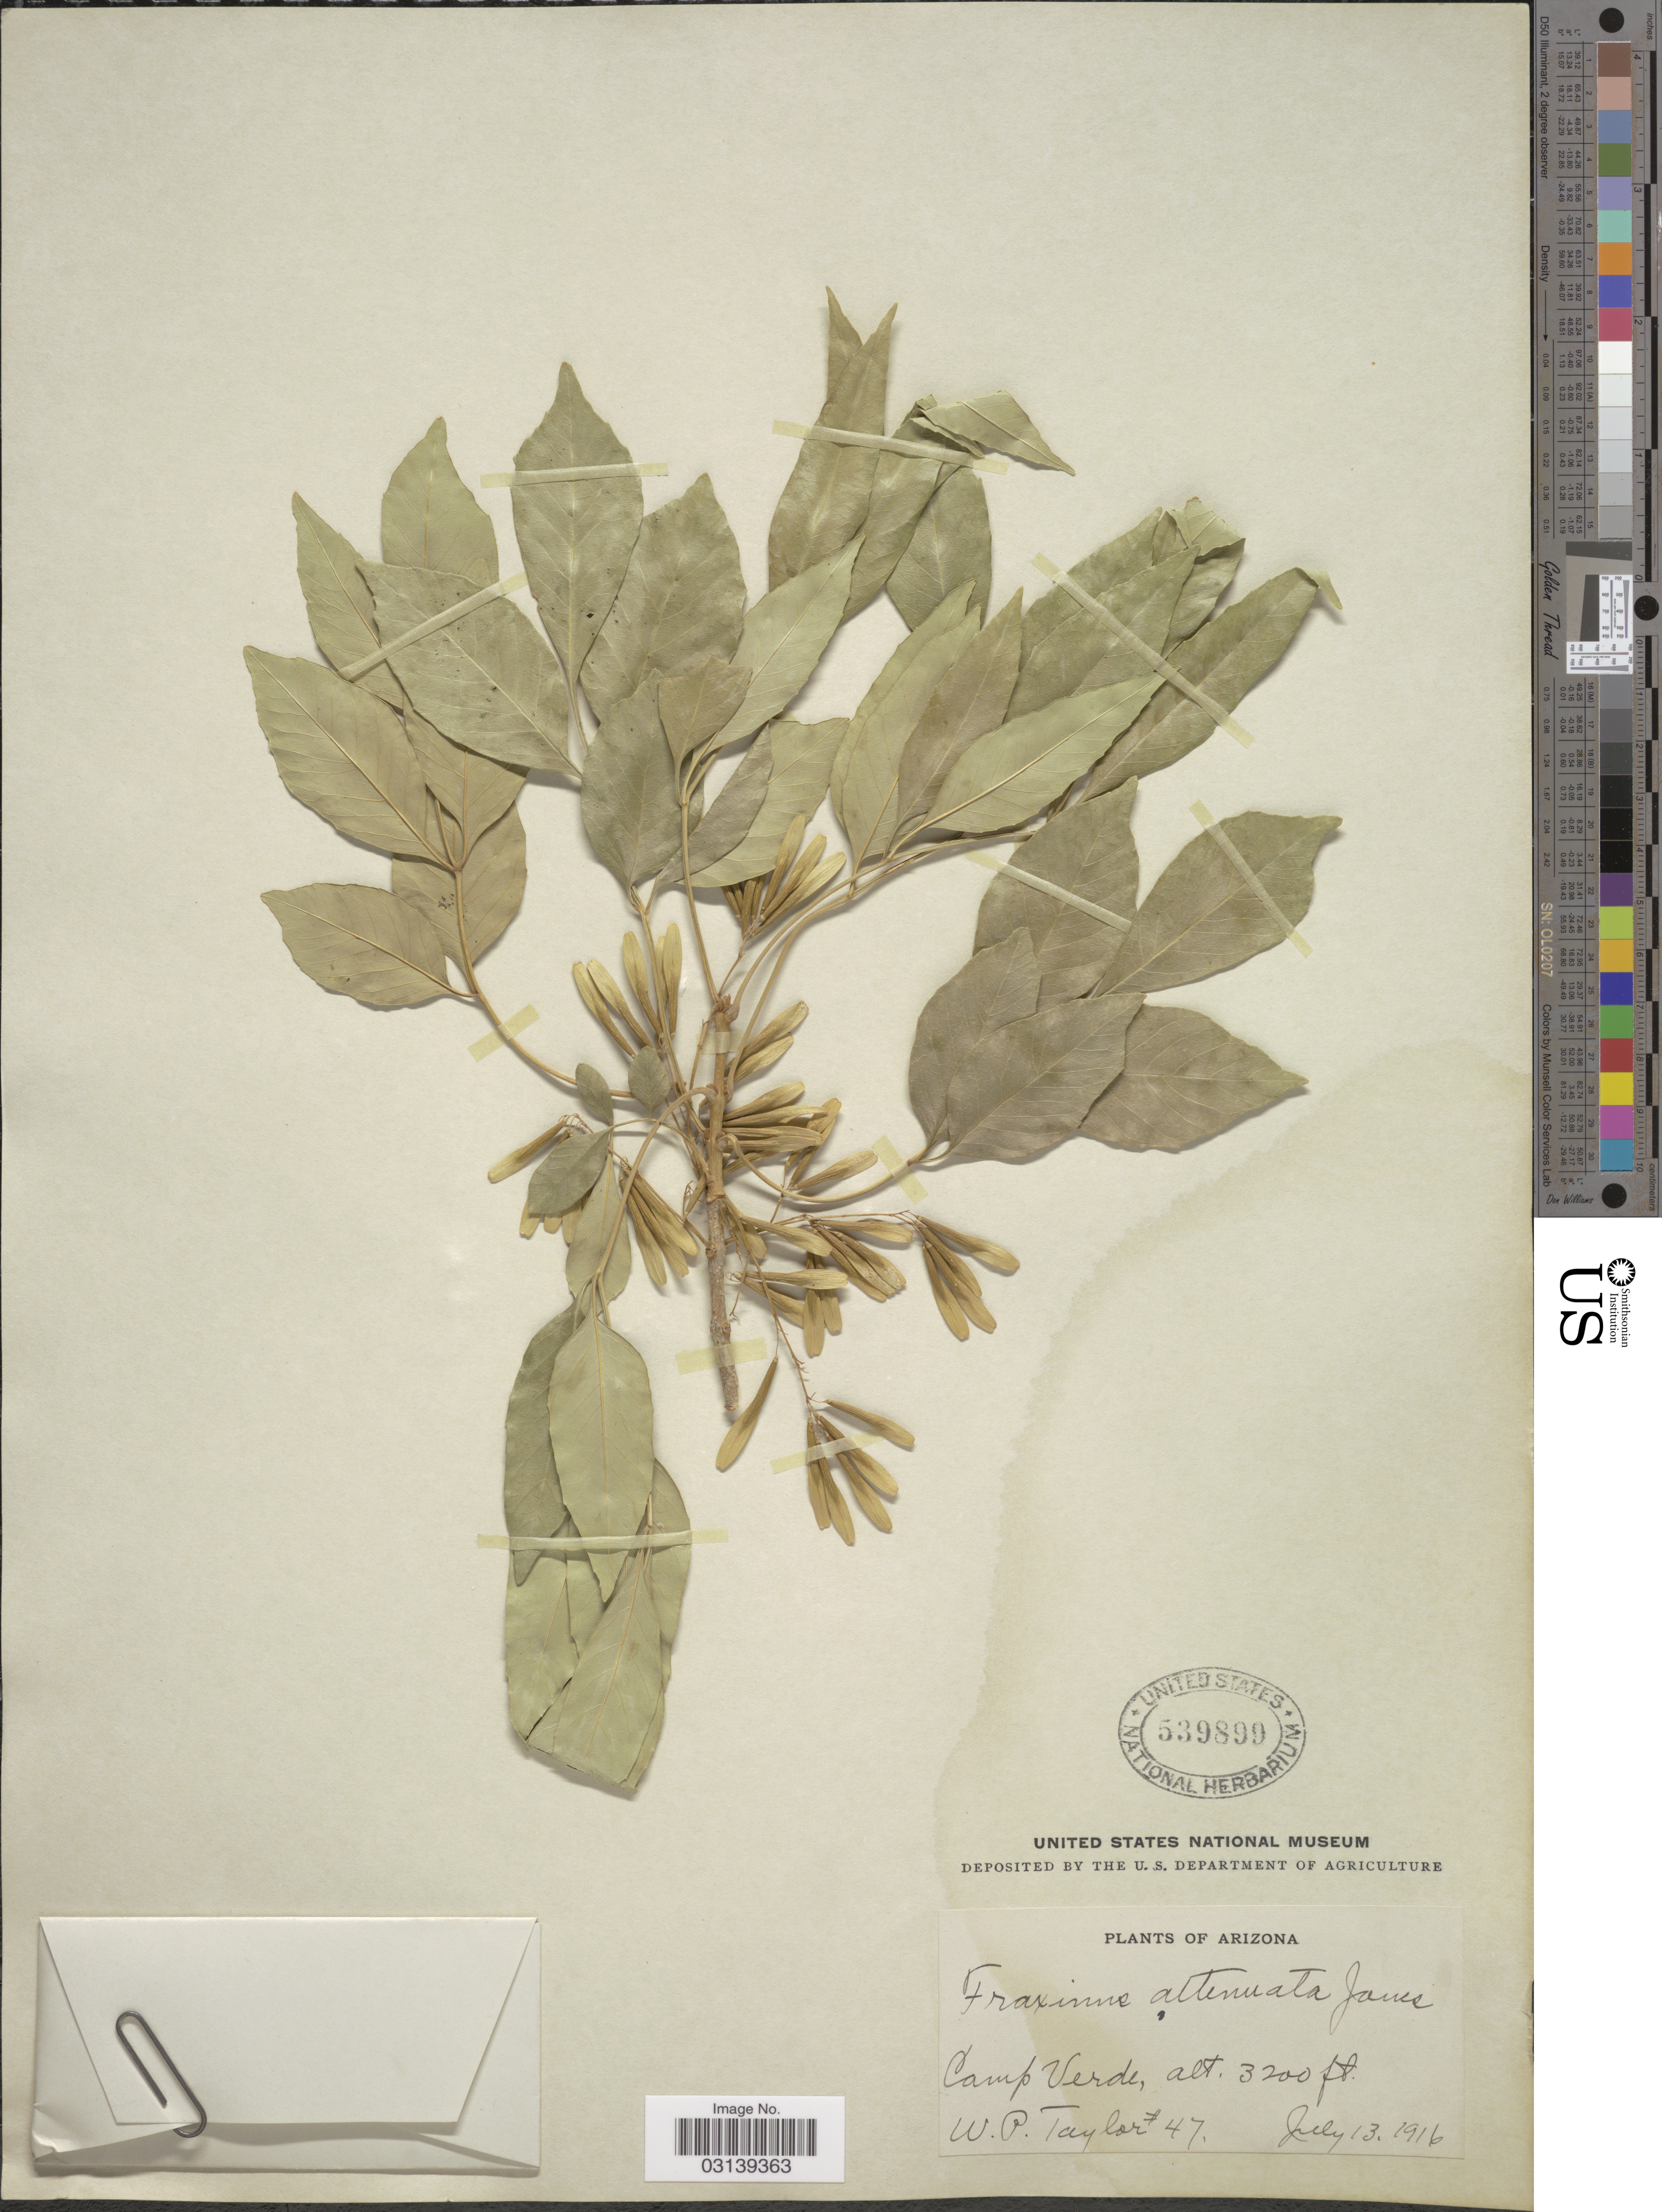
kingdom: Plantae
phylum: Tracheophyta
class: Magnoliopsida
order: Lamiales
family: Oleaceae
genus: Fraxinus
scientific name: Fraxinus velutina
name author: Torr.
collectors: W. P. Taylor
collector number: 47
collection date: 1916-07-13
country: United States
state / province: Arizona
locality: Camp Verde.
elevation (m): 975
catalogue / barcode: US 539899